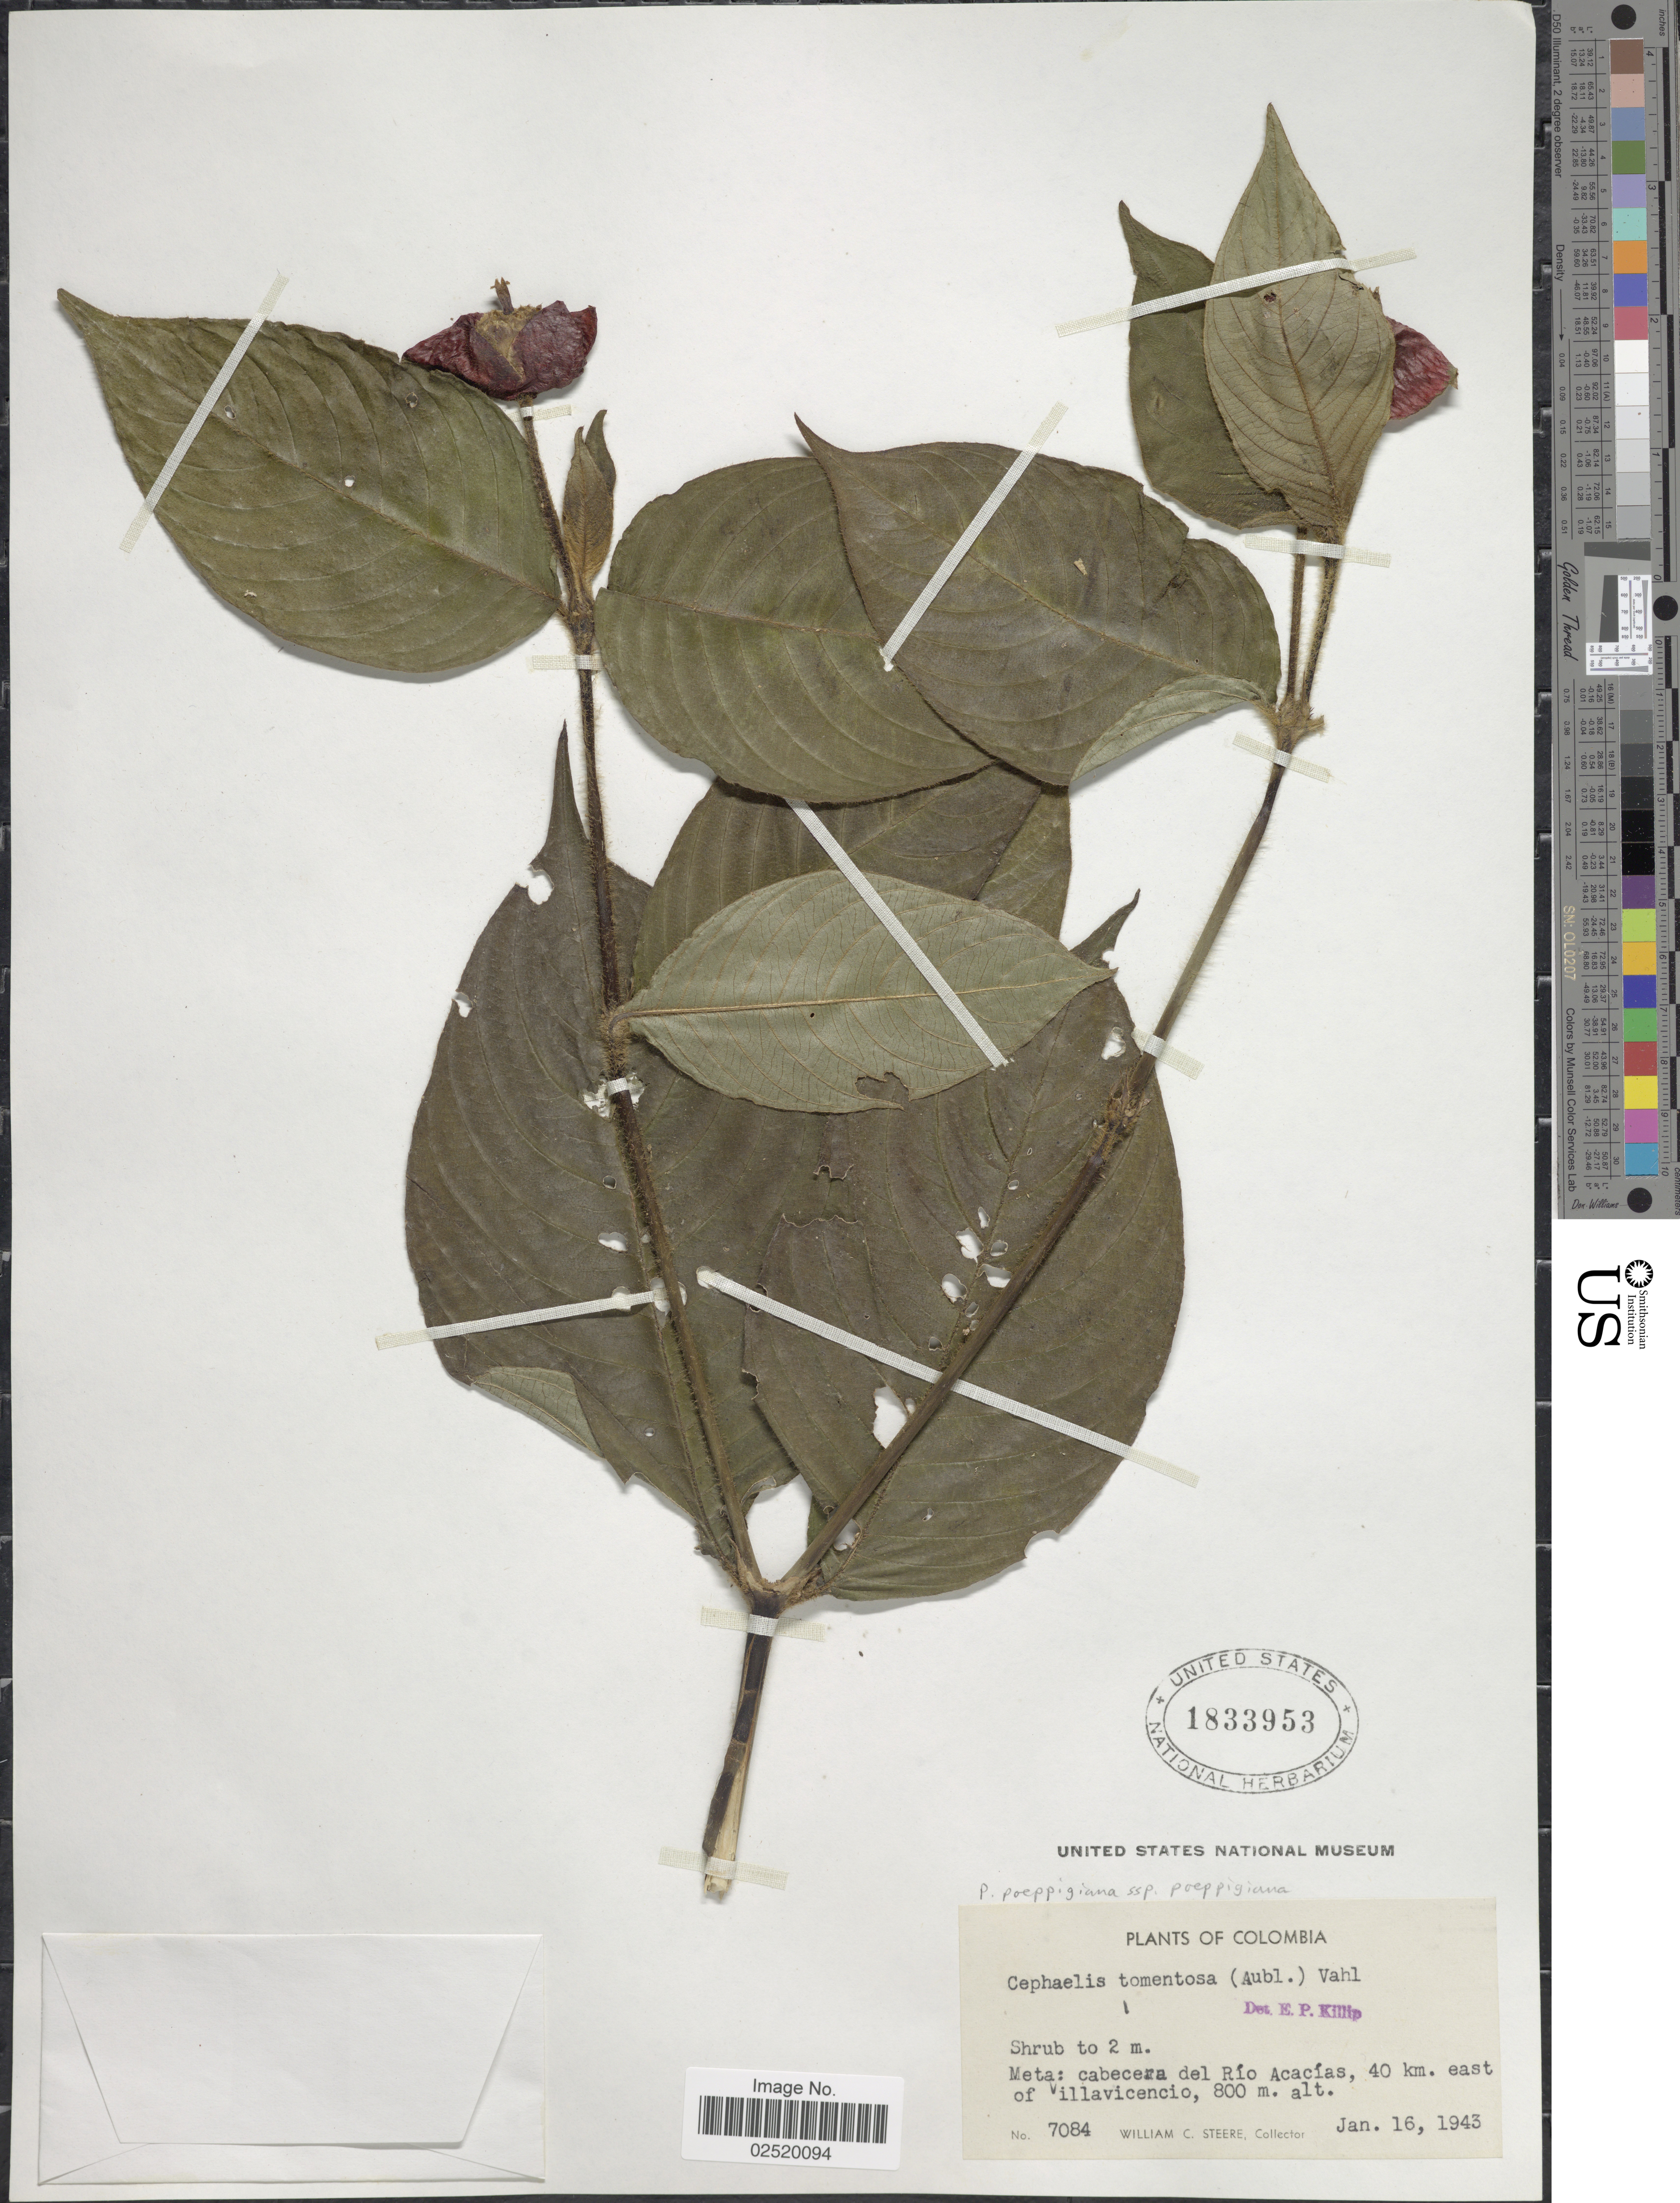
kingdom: Plantae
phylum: Tracheophyta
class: Magnoliopsida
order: Gentianales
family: Rubiaceae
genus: Psychotria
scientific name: Psychotria poeppigiana subsp. poeppigiana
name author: Müll. Arg.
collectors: W. C. Steere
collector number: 7084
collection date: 1943-01-16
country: Colombia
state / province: Meta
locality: Meta: cabecera del Rio Acacias, 40 km. east of Villavicencio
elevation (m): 800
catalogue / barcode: US 1833953